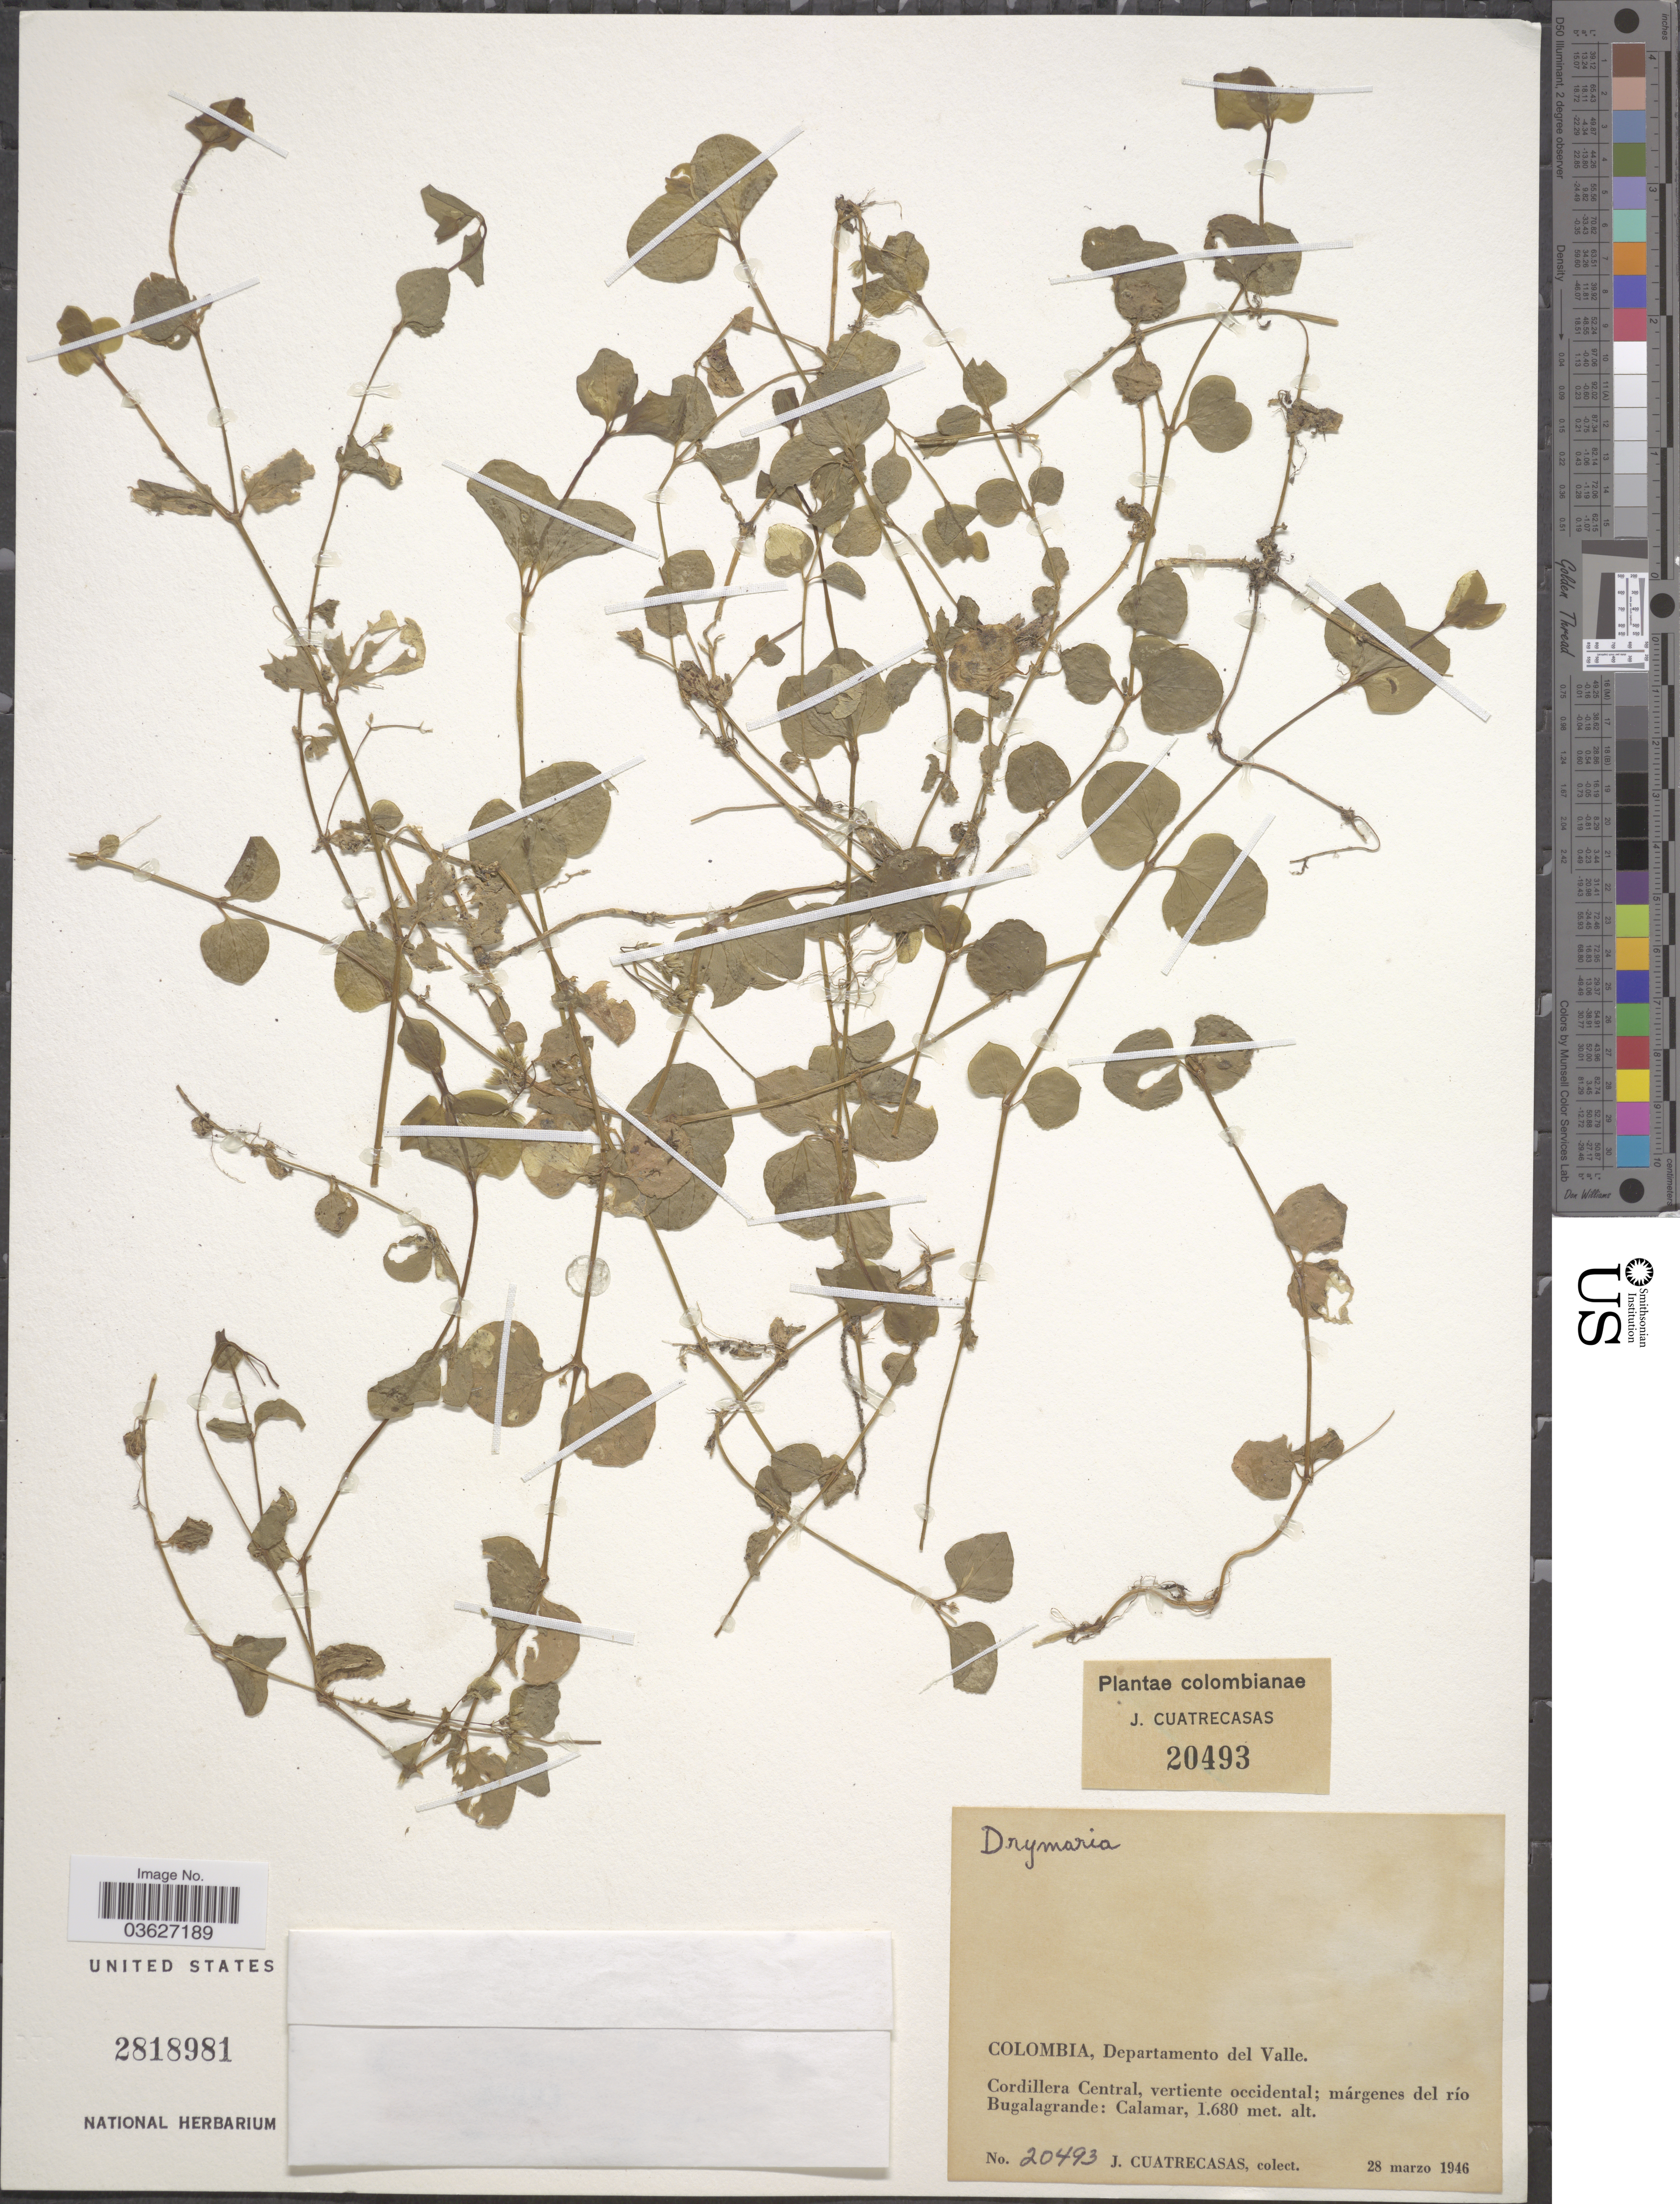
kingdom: Plantae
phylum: Tracheophyta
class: Magnoliopsida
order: Caryophyllales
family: Caryophyllaceae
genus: Drymaria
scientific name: Drymaria sp.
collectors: J. Cuatrecasas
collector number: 20493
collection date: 1946-03-28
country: Colombia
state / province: Valle del Cauca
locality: Departamento del Valle. Cordillera Central, vertiente occidental; márgenes del río Bugalagrande: Calamar.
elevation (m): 1680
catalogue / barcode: US 2818981